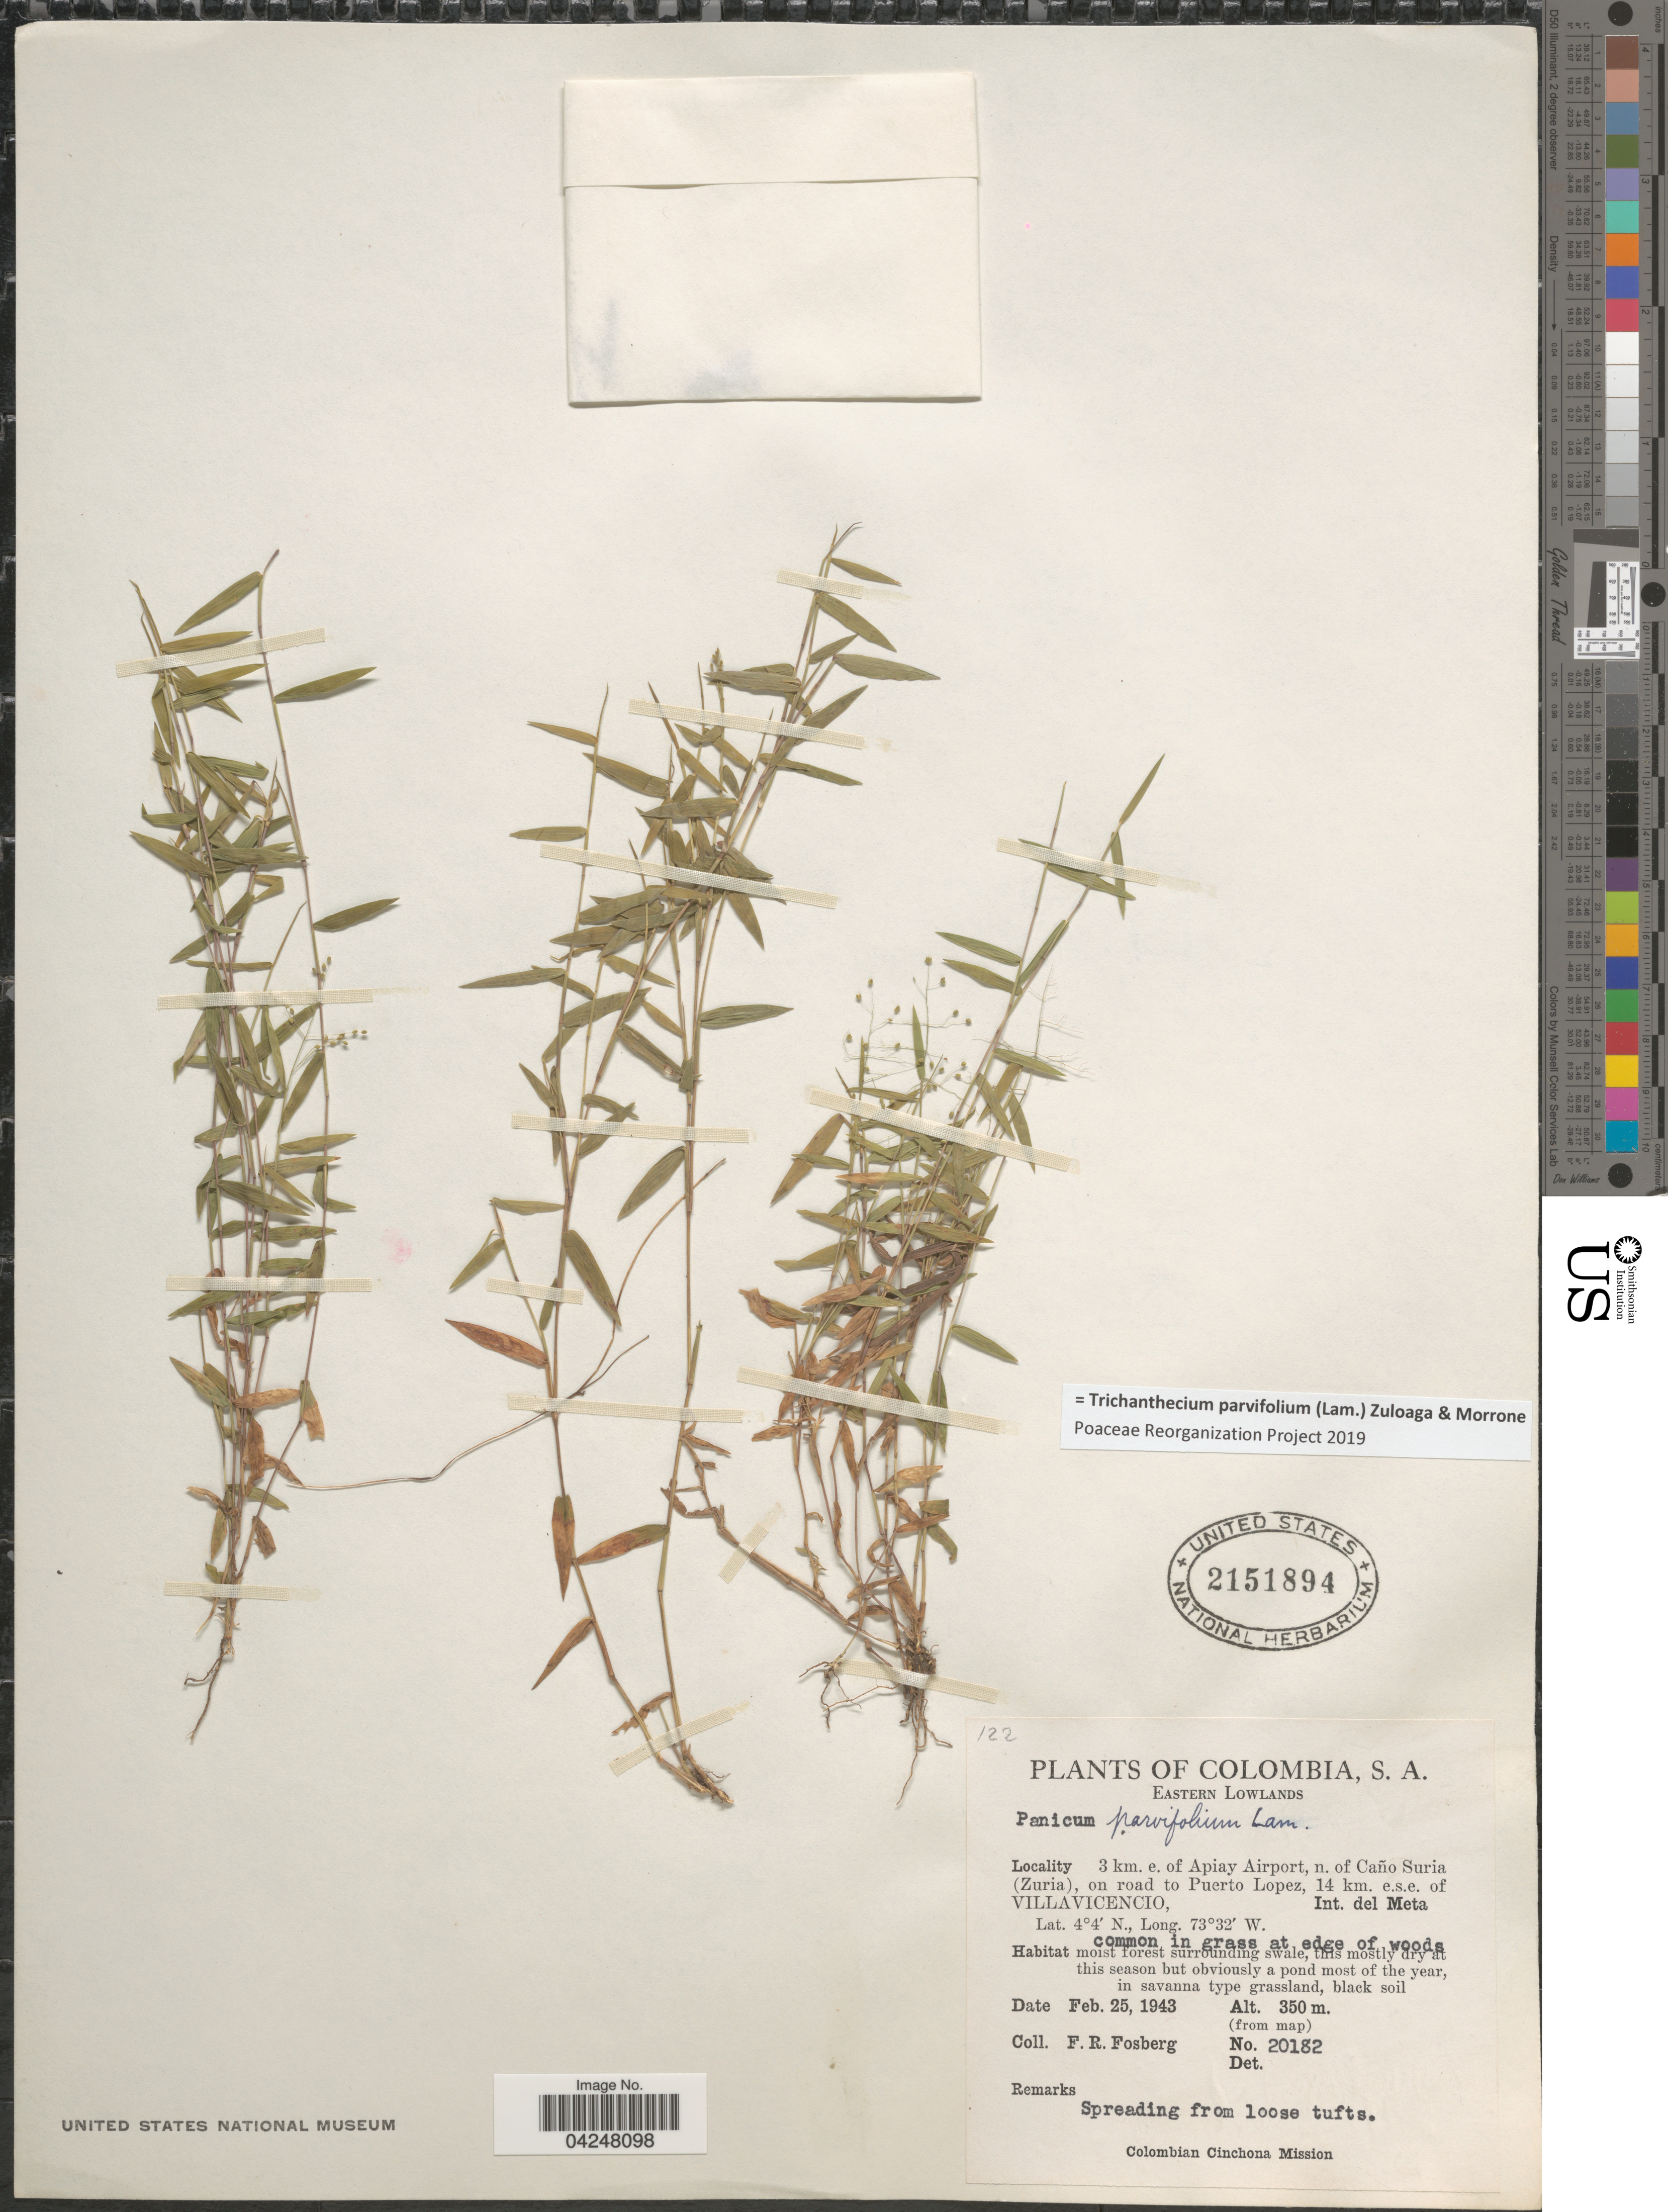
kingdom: Plantae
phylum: Tracheophyta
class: Liliopsida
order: Poales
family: Poaceae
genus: Trichanthecium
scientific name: Trichanthecium parvifolium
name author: (Lam.) Zuloaga & Morrone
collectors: F. R. Fosberg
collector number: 20182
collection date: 1943-02-25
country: Colombia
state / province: Meta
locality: Eastern Lowlands. 3 km. e. of Apiay Airport, n. of Caño Suria (Zuria), on road to Puerto Lopez, 14 km. e.s.e. of Villavicencio, Int. del Meta.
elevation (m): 350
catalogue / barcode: US 2151894